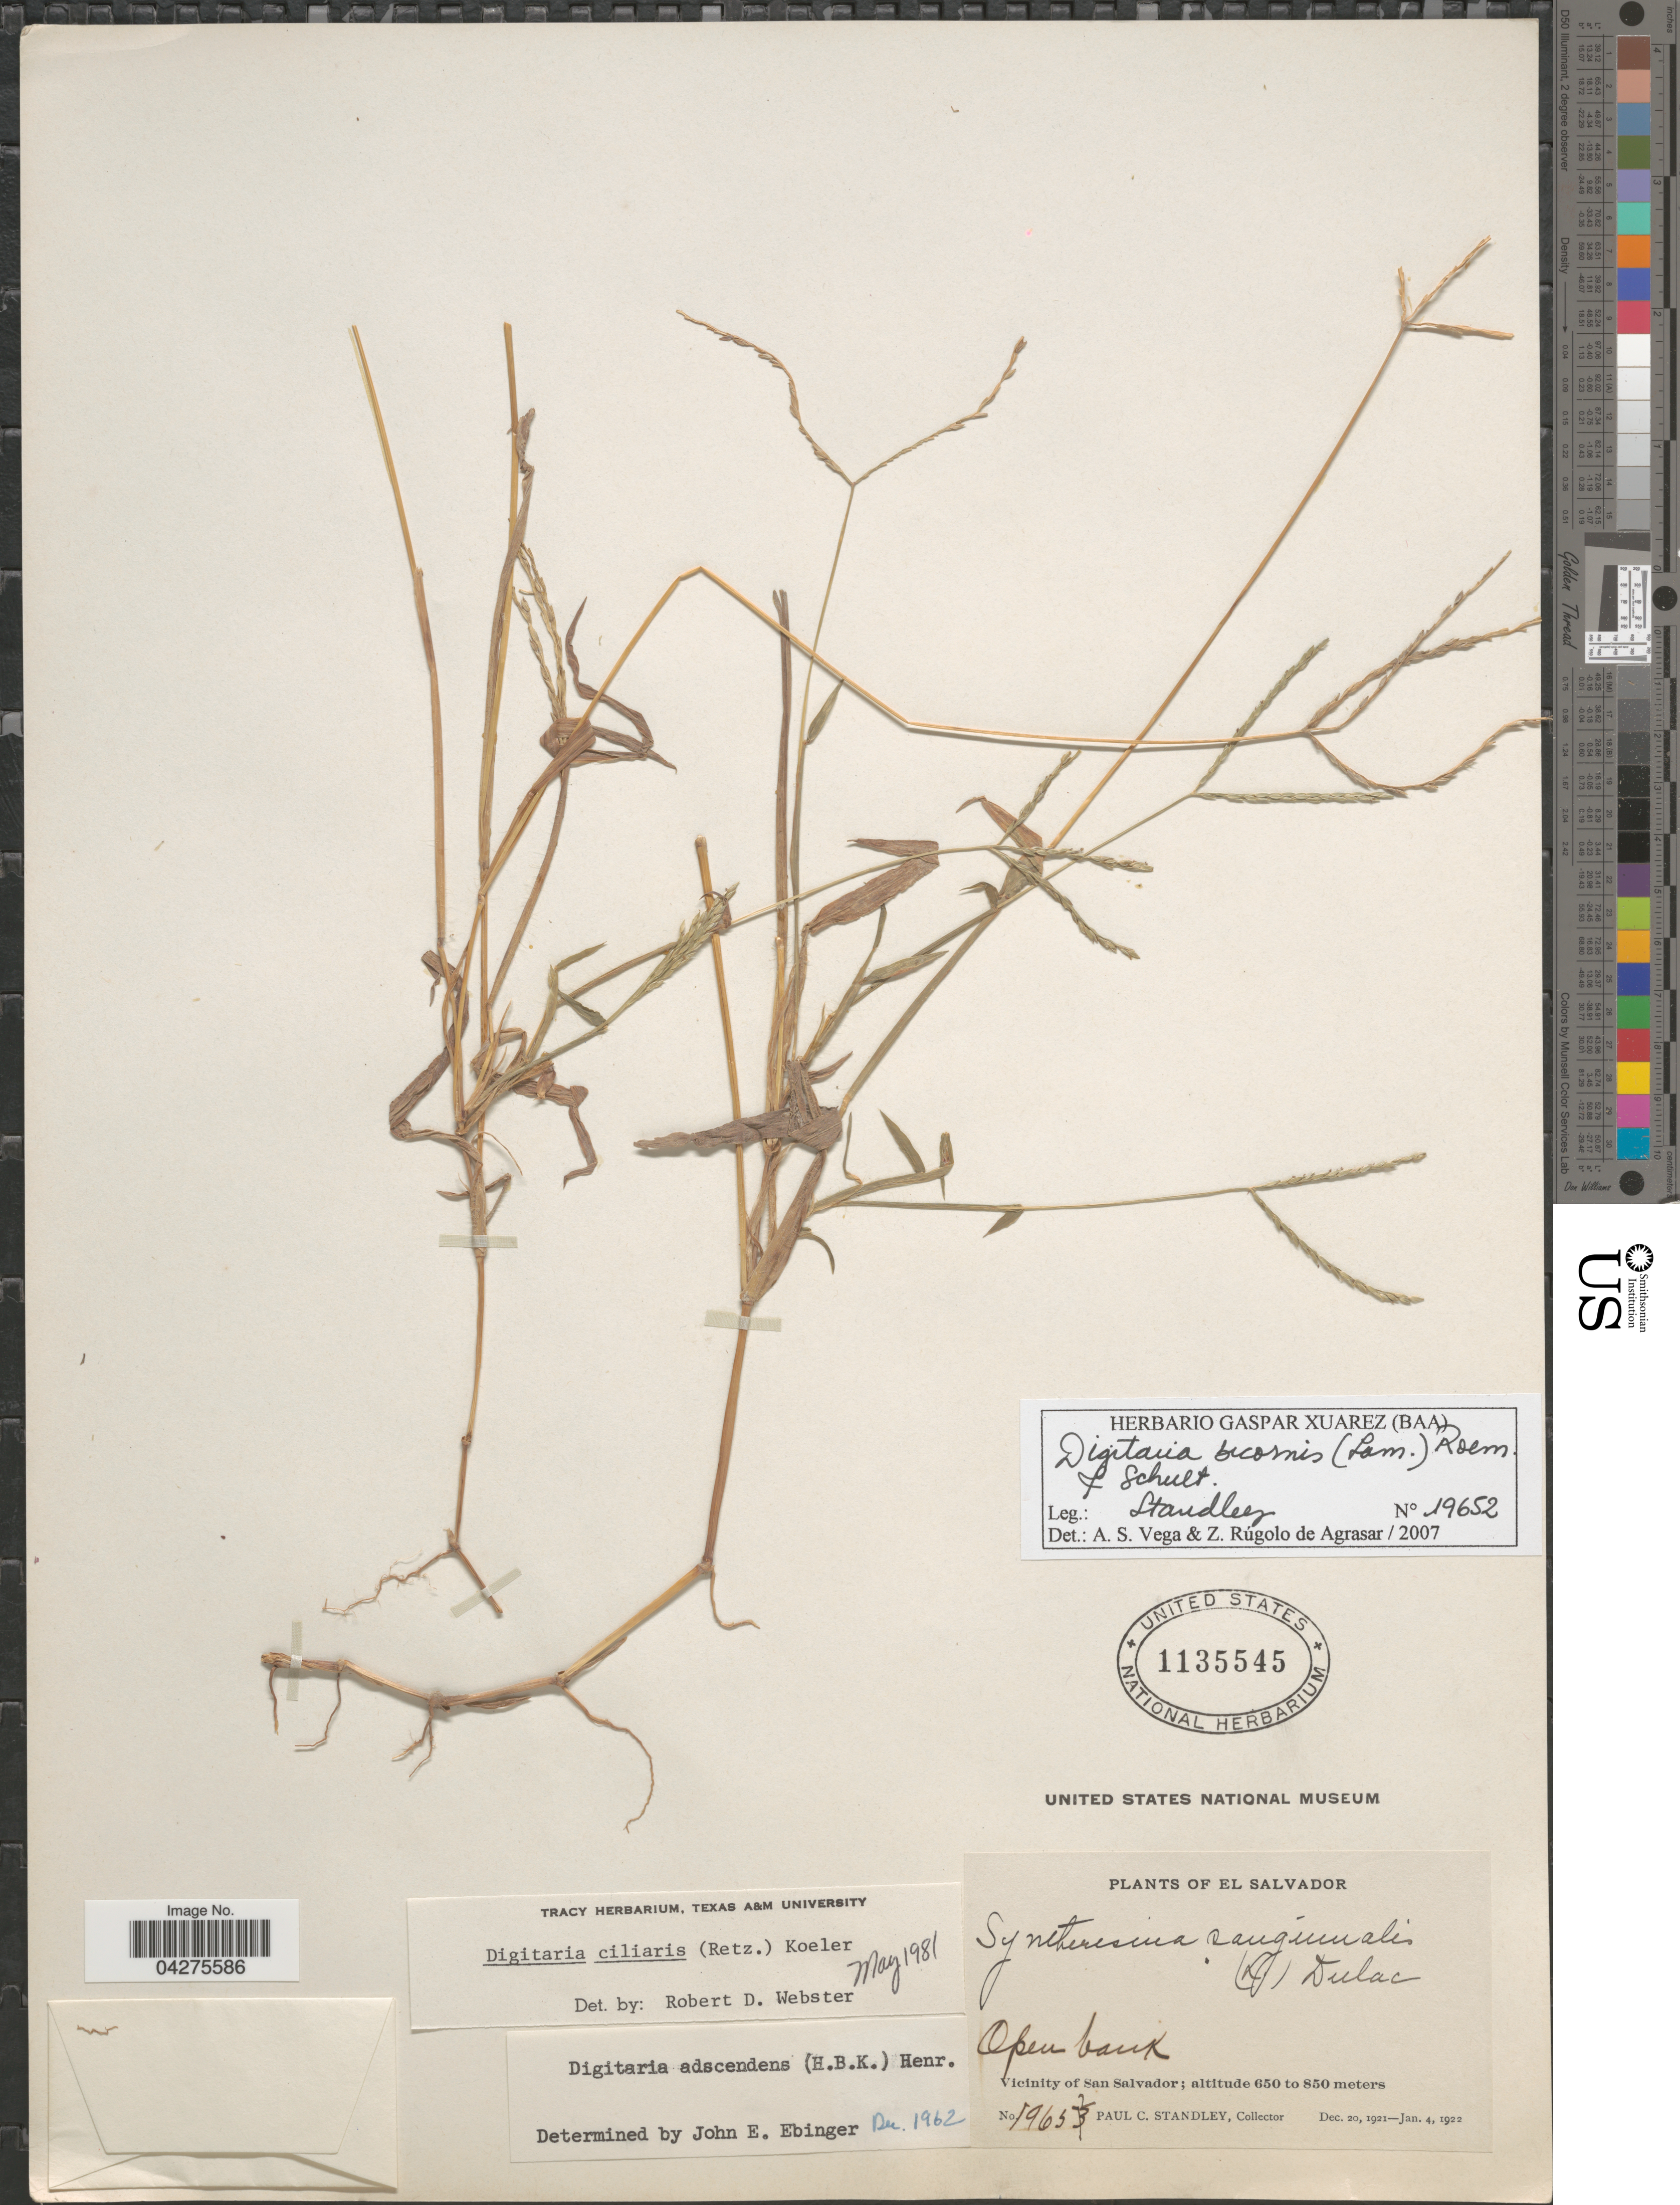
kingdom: Plantae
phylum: Tracheophyta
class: Liliopsida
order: Poales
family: Poaceae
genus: Digitaria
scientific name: Digitaria bicornis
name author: (Lam.) Roem. & Schult.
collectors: P. C. Standley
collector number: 19652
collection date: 1921-12-20/1922-01-04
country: El Salvador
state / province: San Salvador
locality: Vicinity of San Salvador.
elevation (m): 650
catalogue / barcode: US 1135545